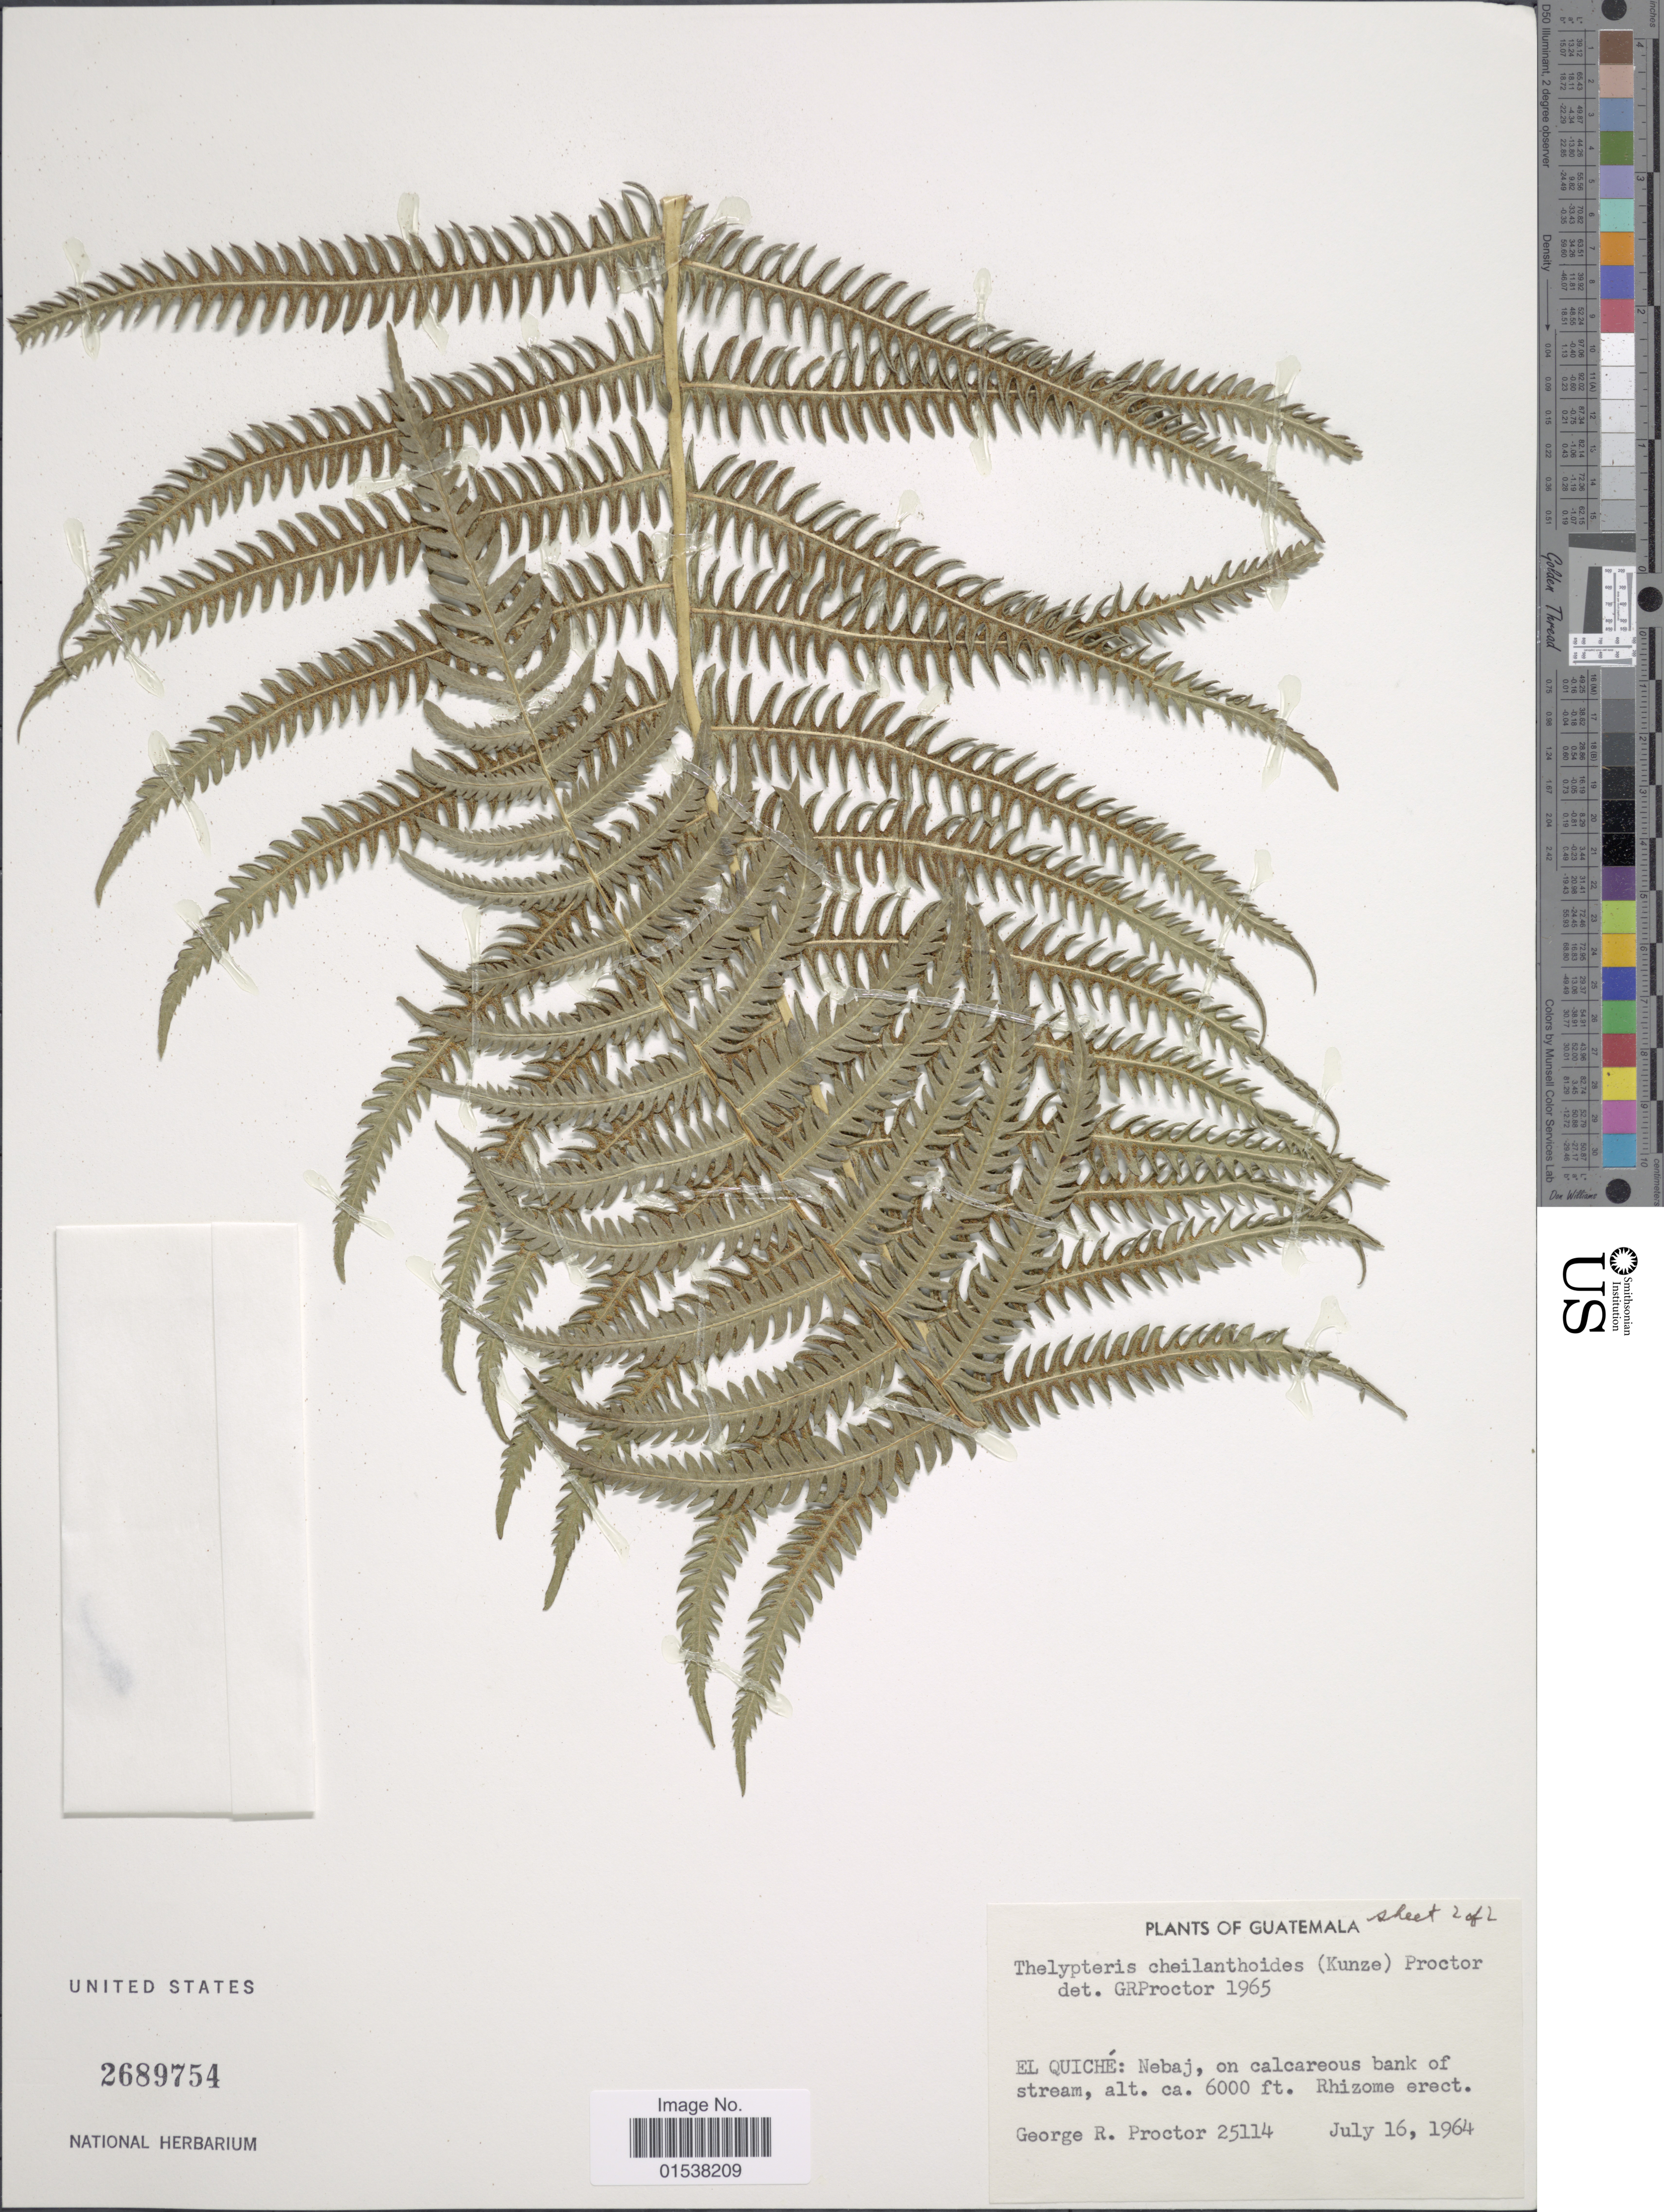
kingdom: Plantae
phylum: Tracheophyta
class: Polypodiopsida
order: Polypodiales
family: Thelypteridaceae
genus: Amauropelta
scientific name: Amauropelta cheilanthoides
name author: (Kunze) Á. Löve & D. Löve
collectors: G. R. Proctor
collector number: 25114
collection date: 1964-07-16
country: Guatemala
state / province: El Quiché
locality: El Quiche: Nebaj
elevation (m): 1829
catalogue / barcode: US 2689754